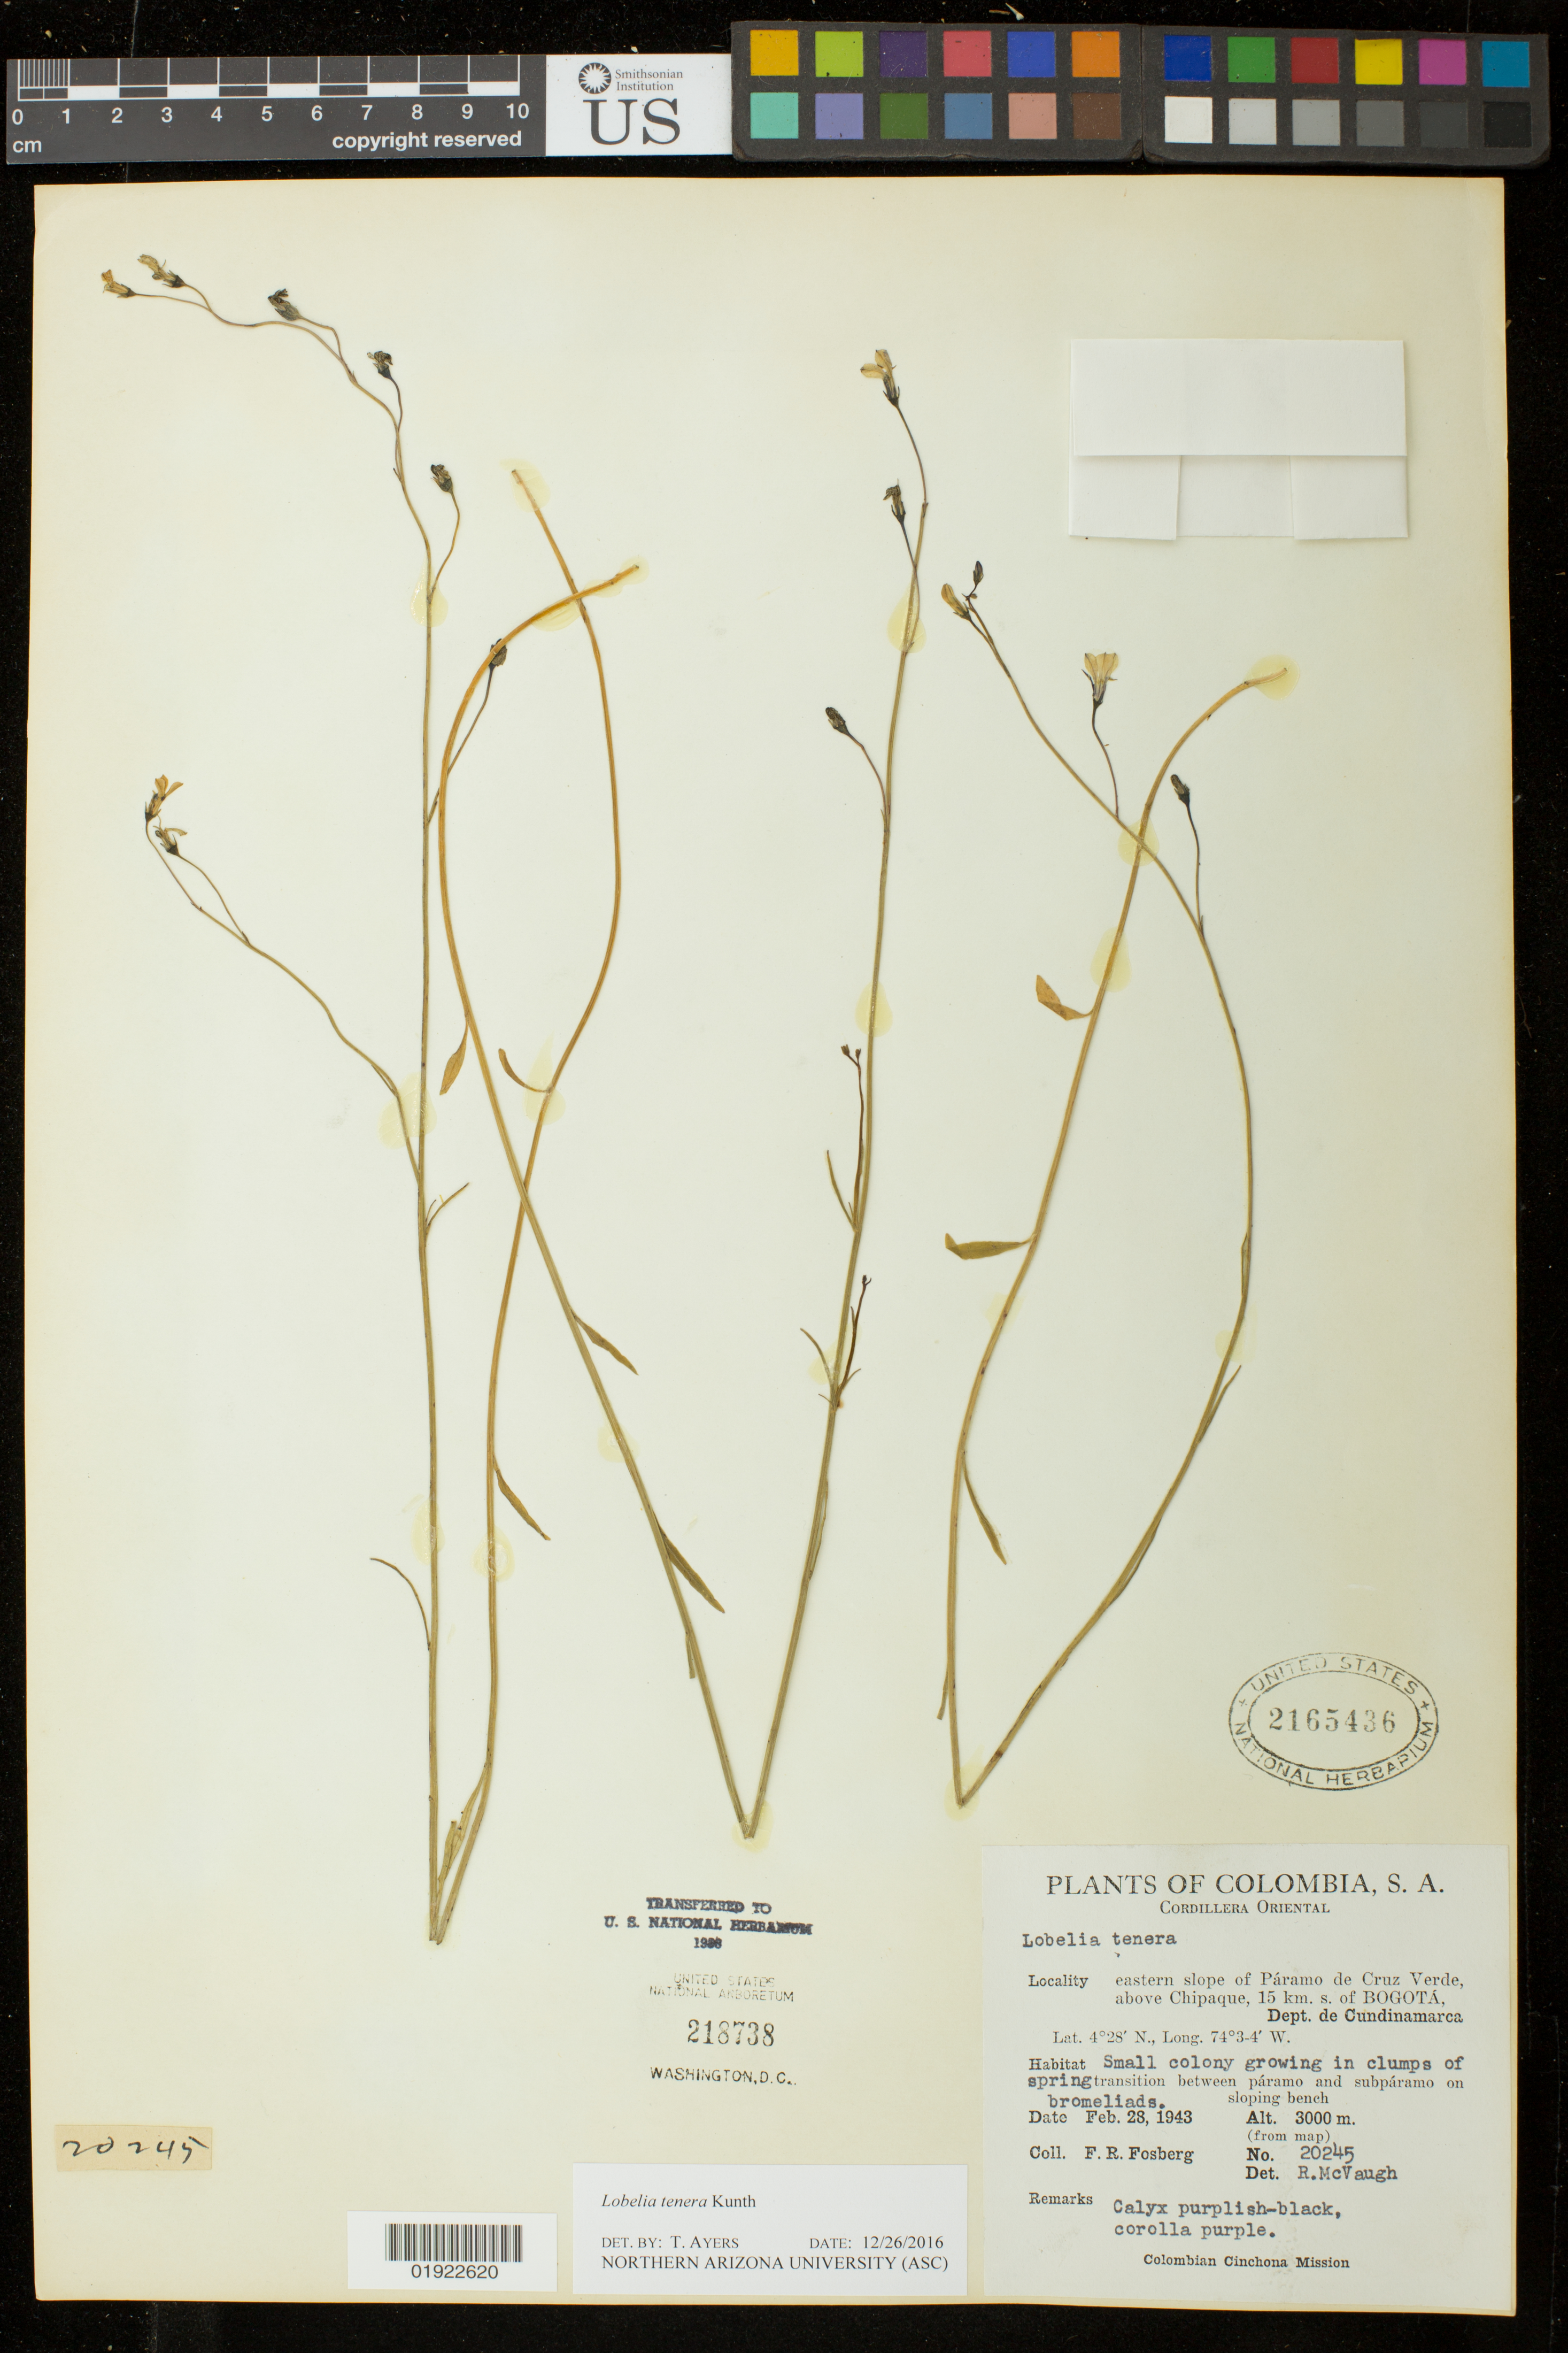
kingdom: Plantae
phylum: Tracheophyta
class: Magnoliopsida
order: Asterales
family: Campanulaceae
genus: Lobelia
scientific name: Lobelia tenera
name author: Kunth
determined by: Ayers, Tina J.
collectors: F. R. Fosberg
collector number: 20245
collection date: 1943-02-28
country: Colombia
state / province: Cundinamarca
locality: Eastern slope of Paramo de Cruz Verde, above Chipaque, 15 km. S. of Bogota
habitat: Transition between paramo and subparamo on sloping bench.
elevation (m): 3000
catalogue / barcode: US 2165436